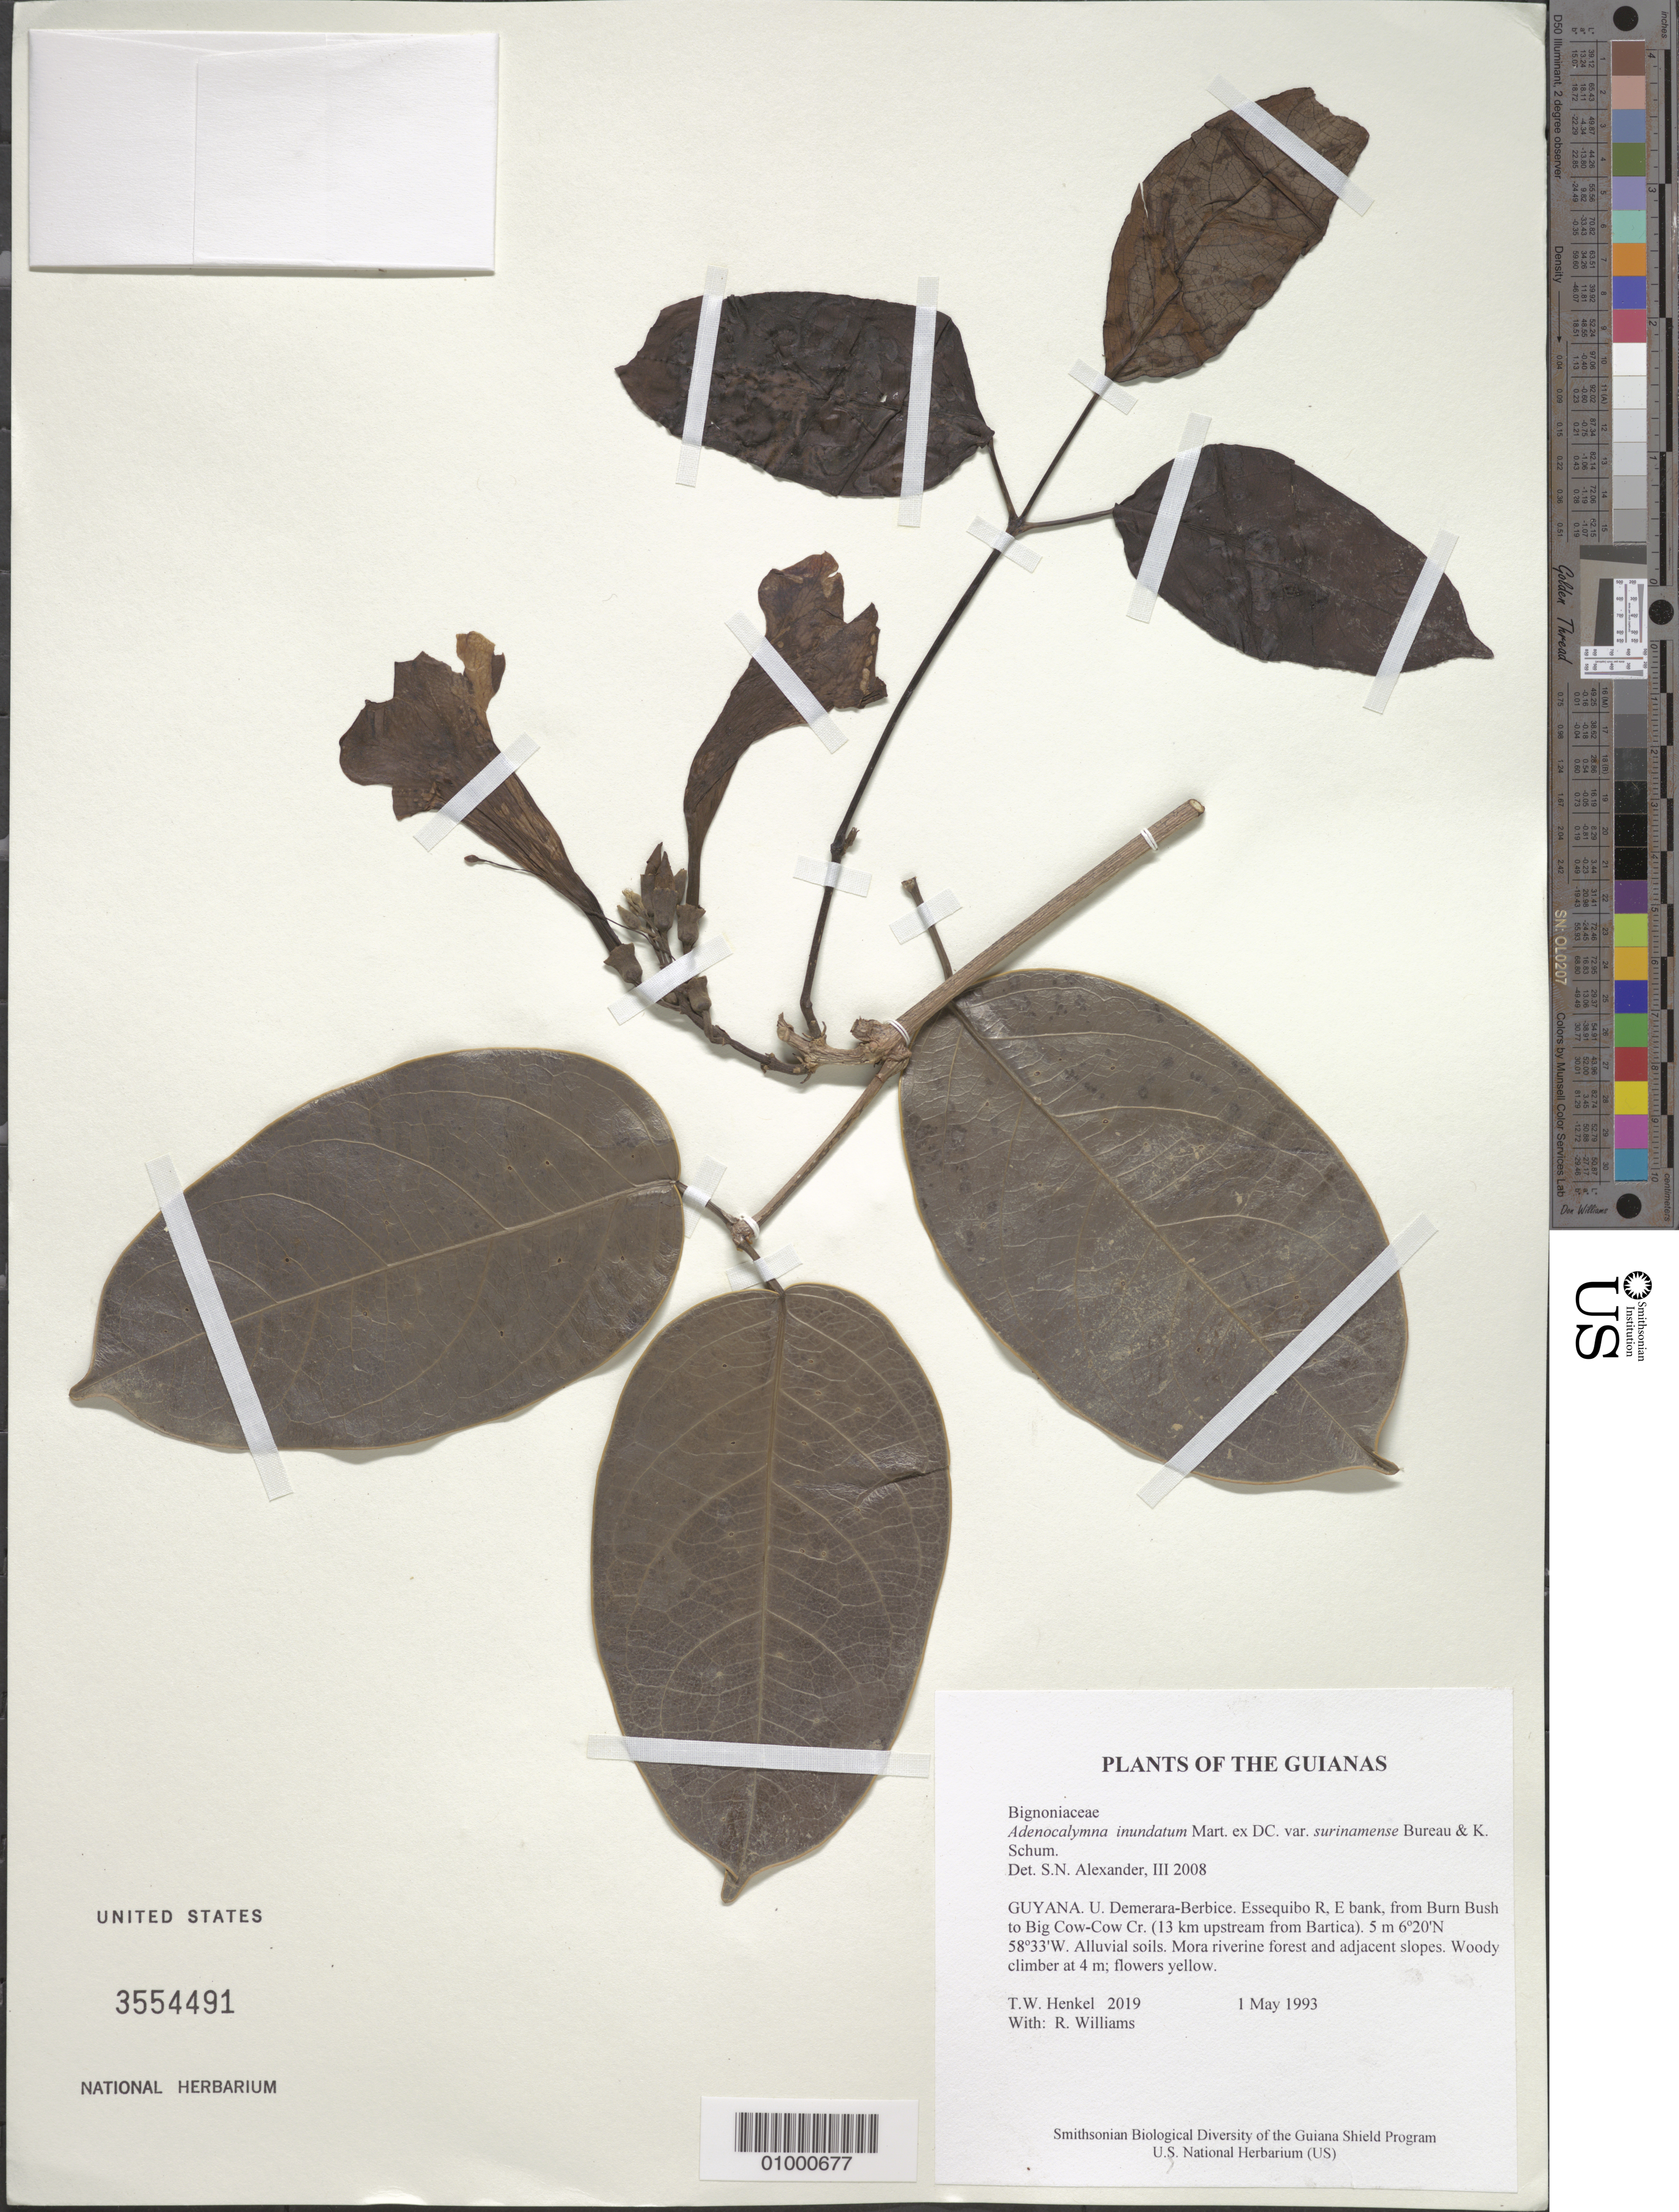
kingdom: Plantae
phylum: Tracheophyta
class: Magnoliopsida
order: Lamiales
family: Bignoniaceae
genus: Adenocalymma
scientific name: Adenocalymma inundatum var. surinamense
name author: Bureau & K. Schum.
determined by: Alexander, S. N.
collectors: T. Henkel & R. Williams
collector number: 2019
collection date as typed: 1 May 1993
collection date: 1993-05-01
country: Guyana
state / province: U. Demerara-Berbice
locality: Essequibo R, E bank, from Burn Bush to Big Cow-Cow Cr. (13 km upstream from Bartica)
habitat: Alluvial soils. Mora riverine forest and adjacent slopes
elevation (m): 5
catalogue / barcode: US 3554491